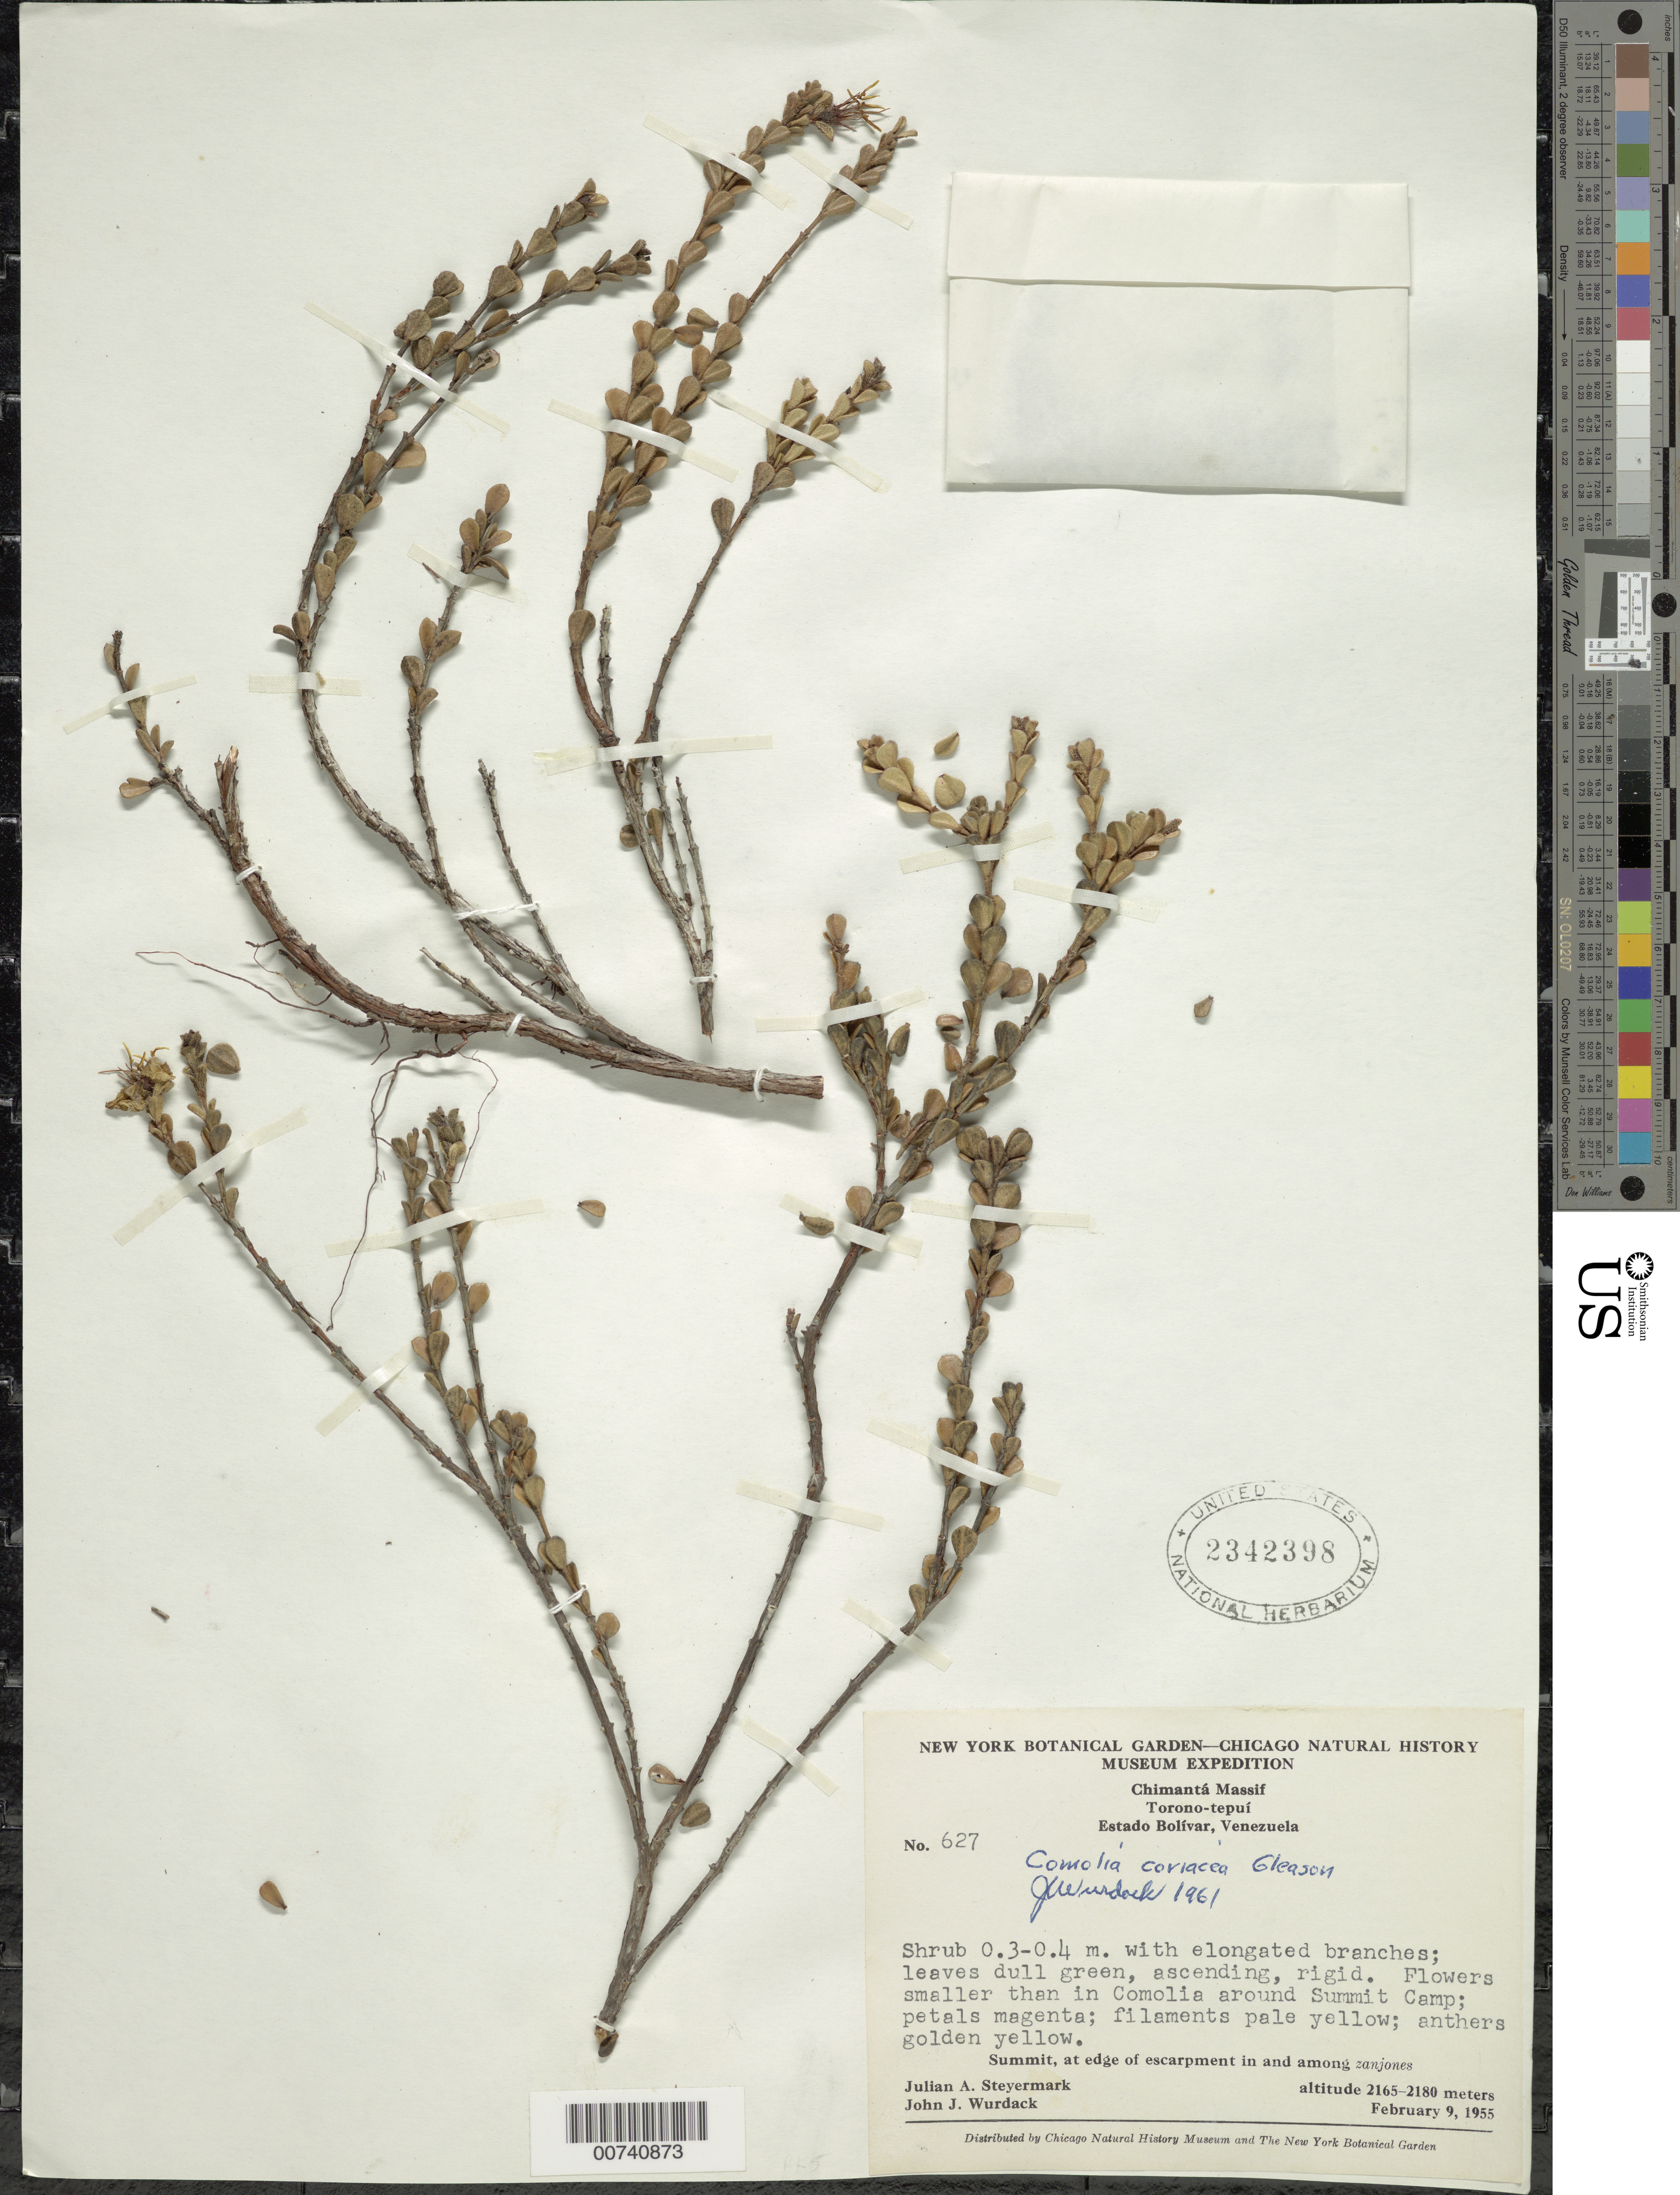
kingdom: Plantae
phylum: Tracheophyta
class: Magnoliopsida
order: Myrtales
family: Melastomataceae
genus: Comoliopsis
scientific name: Comoliopsis coriacea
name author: (Gleason) M.J. Rocha & P.J.F. Guim.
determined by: Nunes da Silva, Diego, (RB), Jardim Botanico do Rio de Janeiro - Herbario (BRAZIL)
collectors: J. Steyermark & J. J. Wurdack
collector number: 55 627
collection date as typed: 9-Feb-55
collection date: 1955-02-09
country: Venezuela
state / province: Bolívar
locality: Chimantá Massif, Torono-tepuí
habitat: Summit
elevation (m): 2165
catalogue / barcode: US 2342398